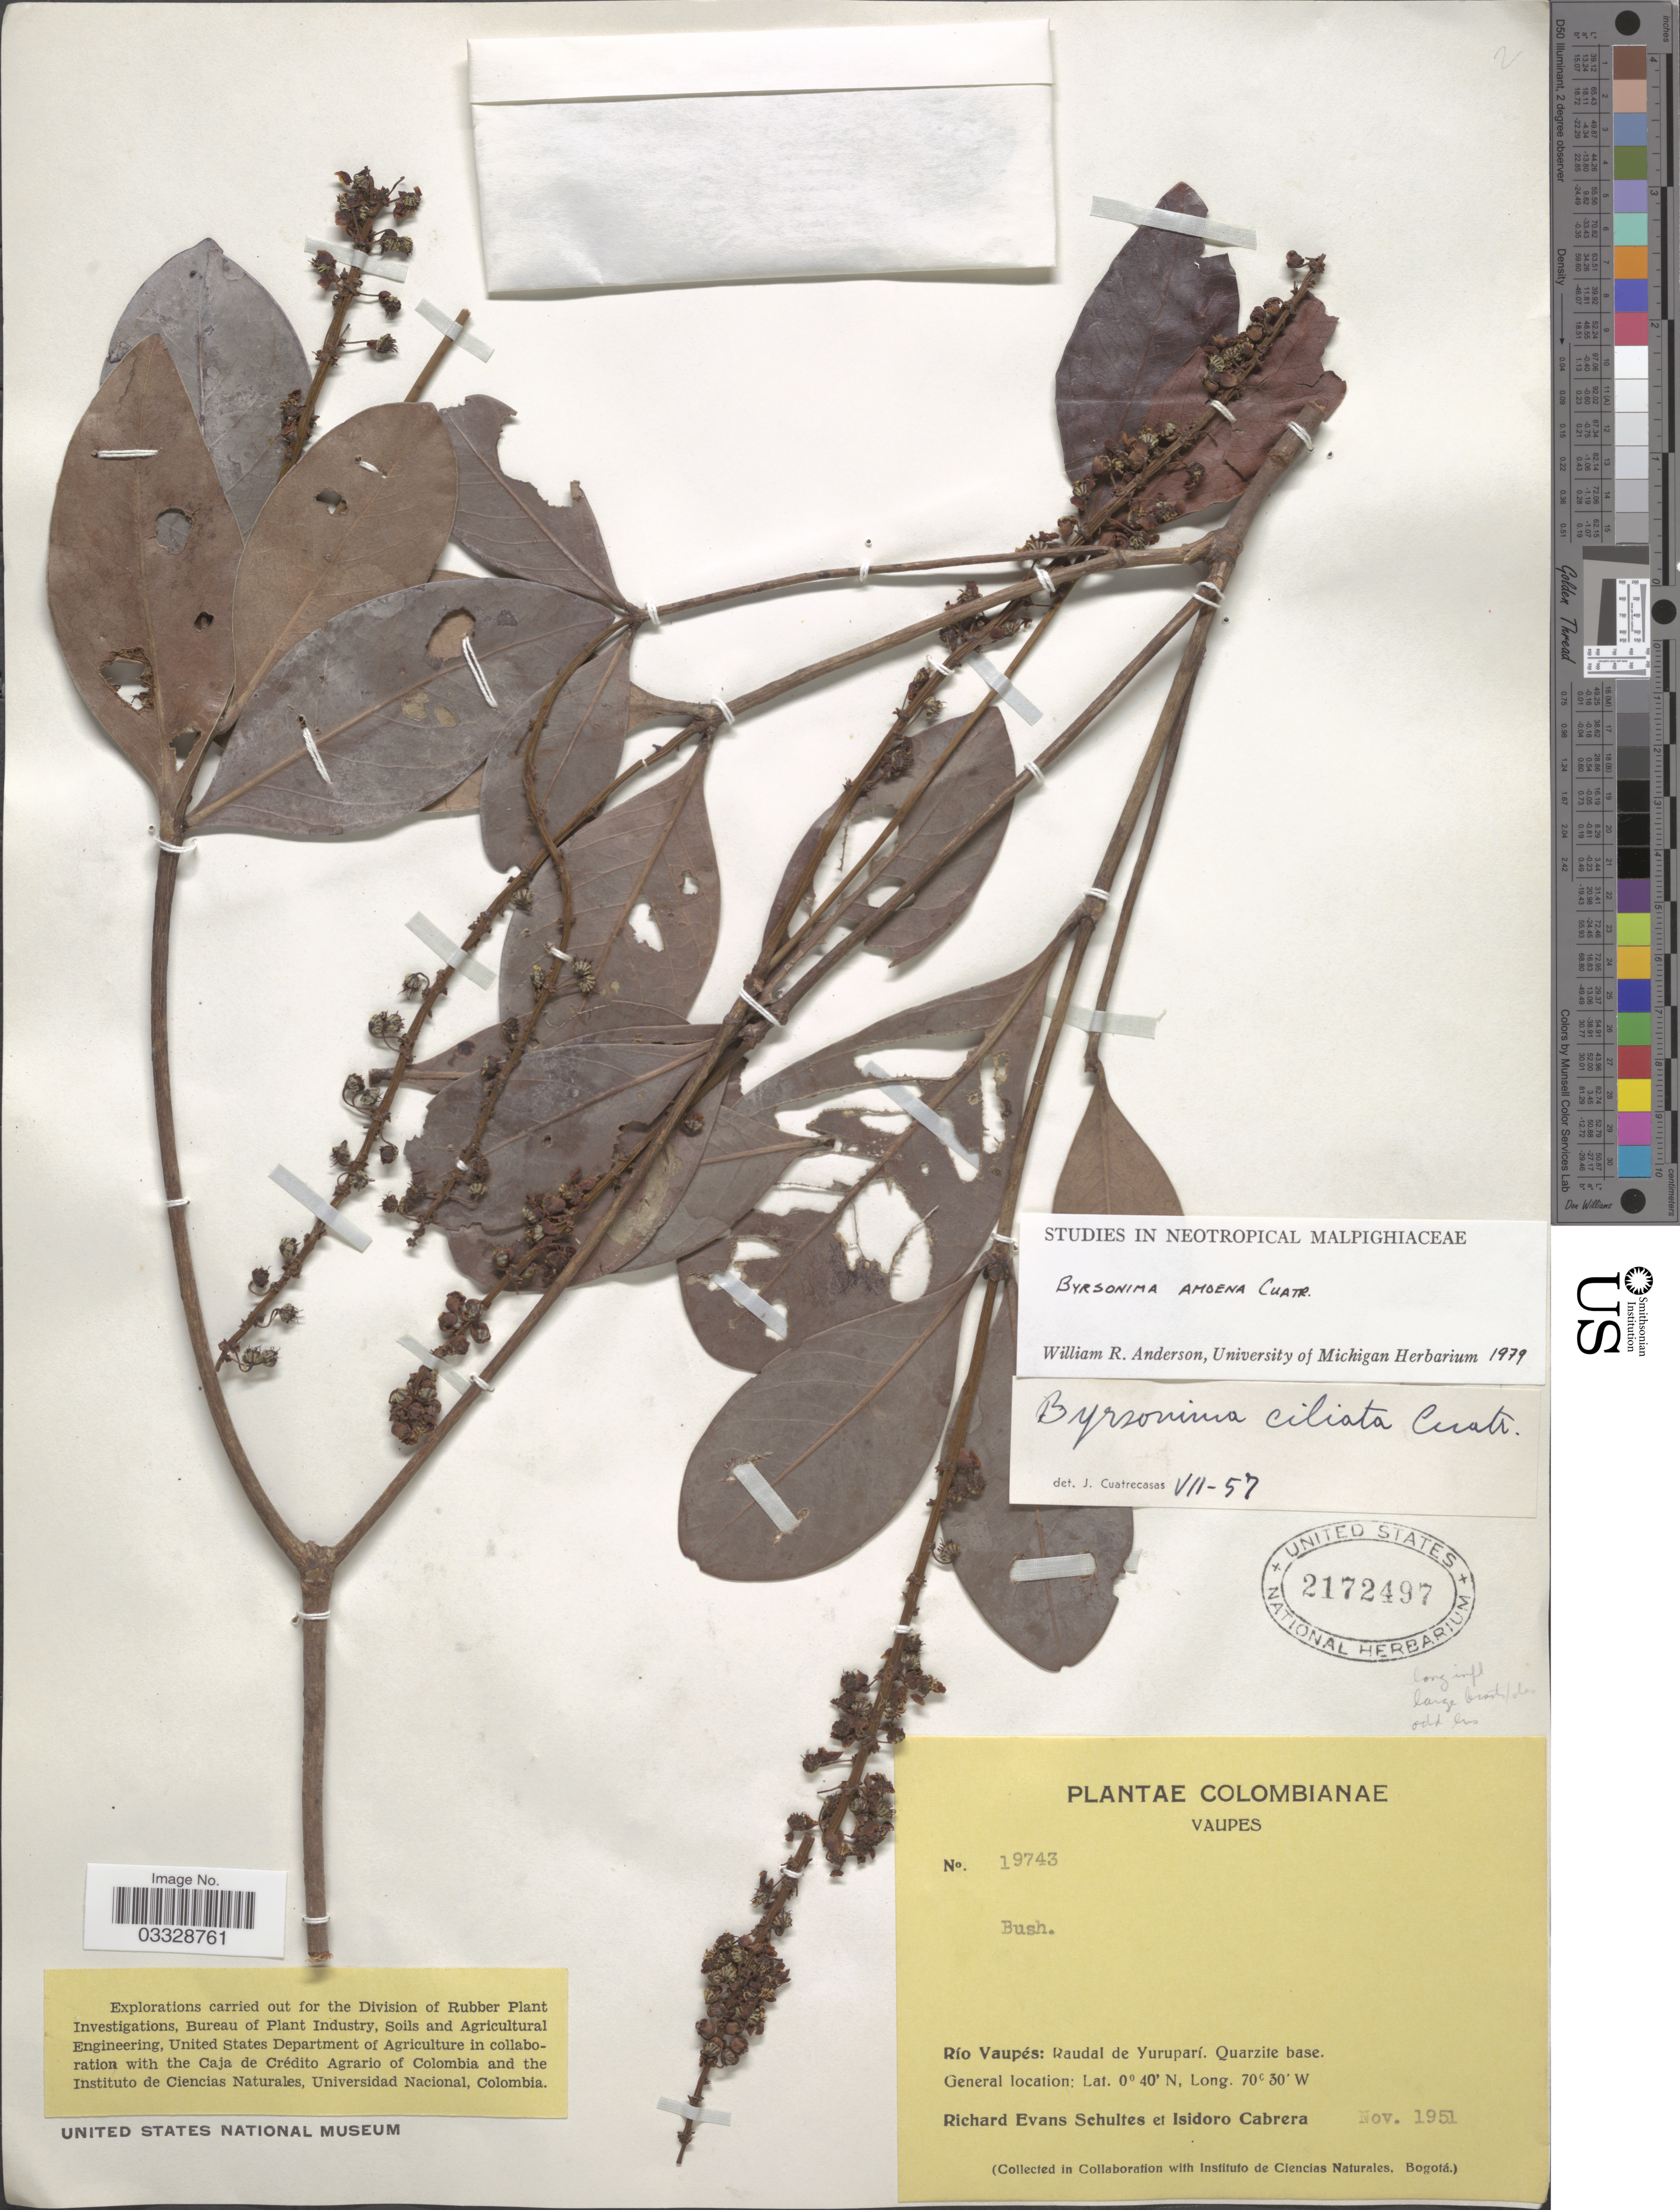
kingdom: Plantae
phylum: Tracheophyta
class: Magnoliopsida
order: Malpighiales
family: Malpighiaceae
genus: Byrsonima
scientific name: Byrsonima amoena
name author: Cuatrec.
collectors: R. E. Schultes & I. Cabrera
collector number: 19743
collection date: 1951-11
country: Colombia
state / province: Vaupés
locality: Río Vaupés: Raudal de Yuruparí. Quarzite base.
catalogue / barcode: US 2172497